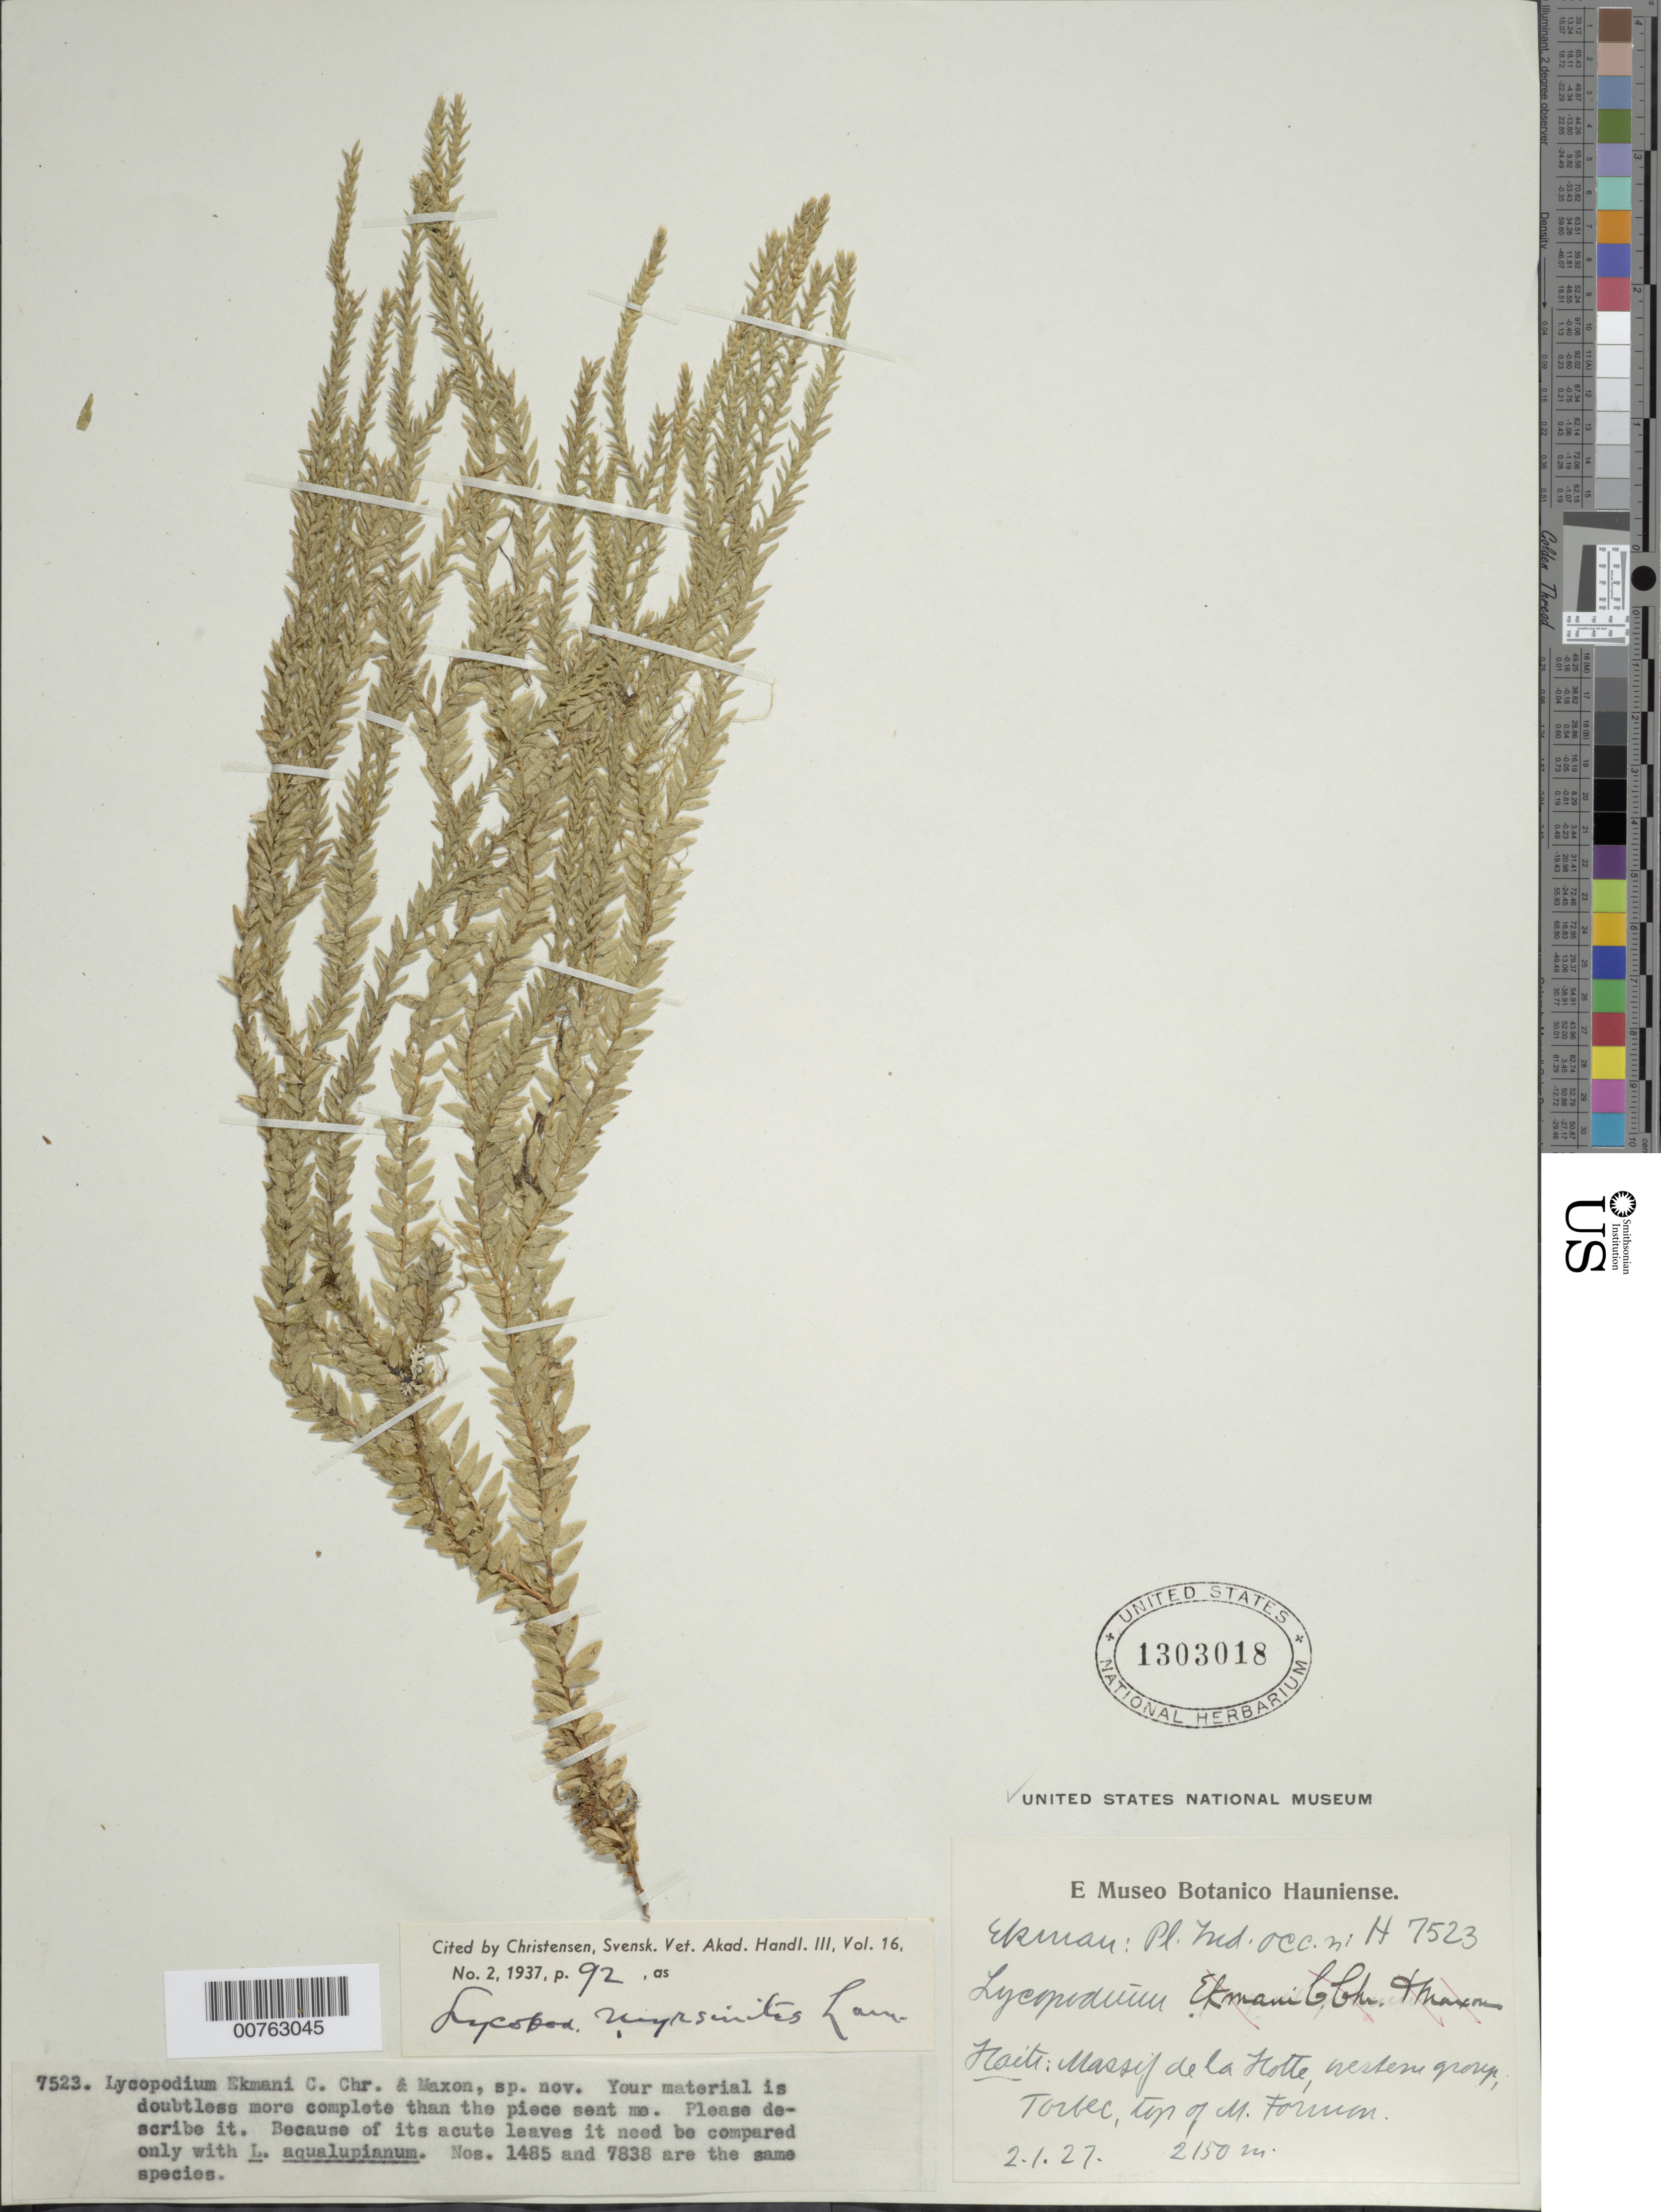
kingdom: Plantae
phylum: Tracheophyta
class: Lycopodiopsida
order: Lycopodiales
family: Lycopodiaceae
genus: Phlegmariurus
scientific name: Phlegmariurus myrsinites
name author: (Lam.) B. Øllg.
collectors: E. L. Ekman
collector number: H 7523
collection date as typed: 02 Jan 1927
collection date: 1927-01-02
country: Haiti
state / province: Sud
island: Hispaniola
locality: Massif de la Hotte, western group, Torbec, top of M. Fornuar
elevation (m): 2150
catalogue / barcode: US 1303018